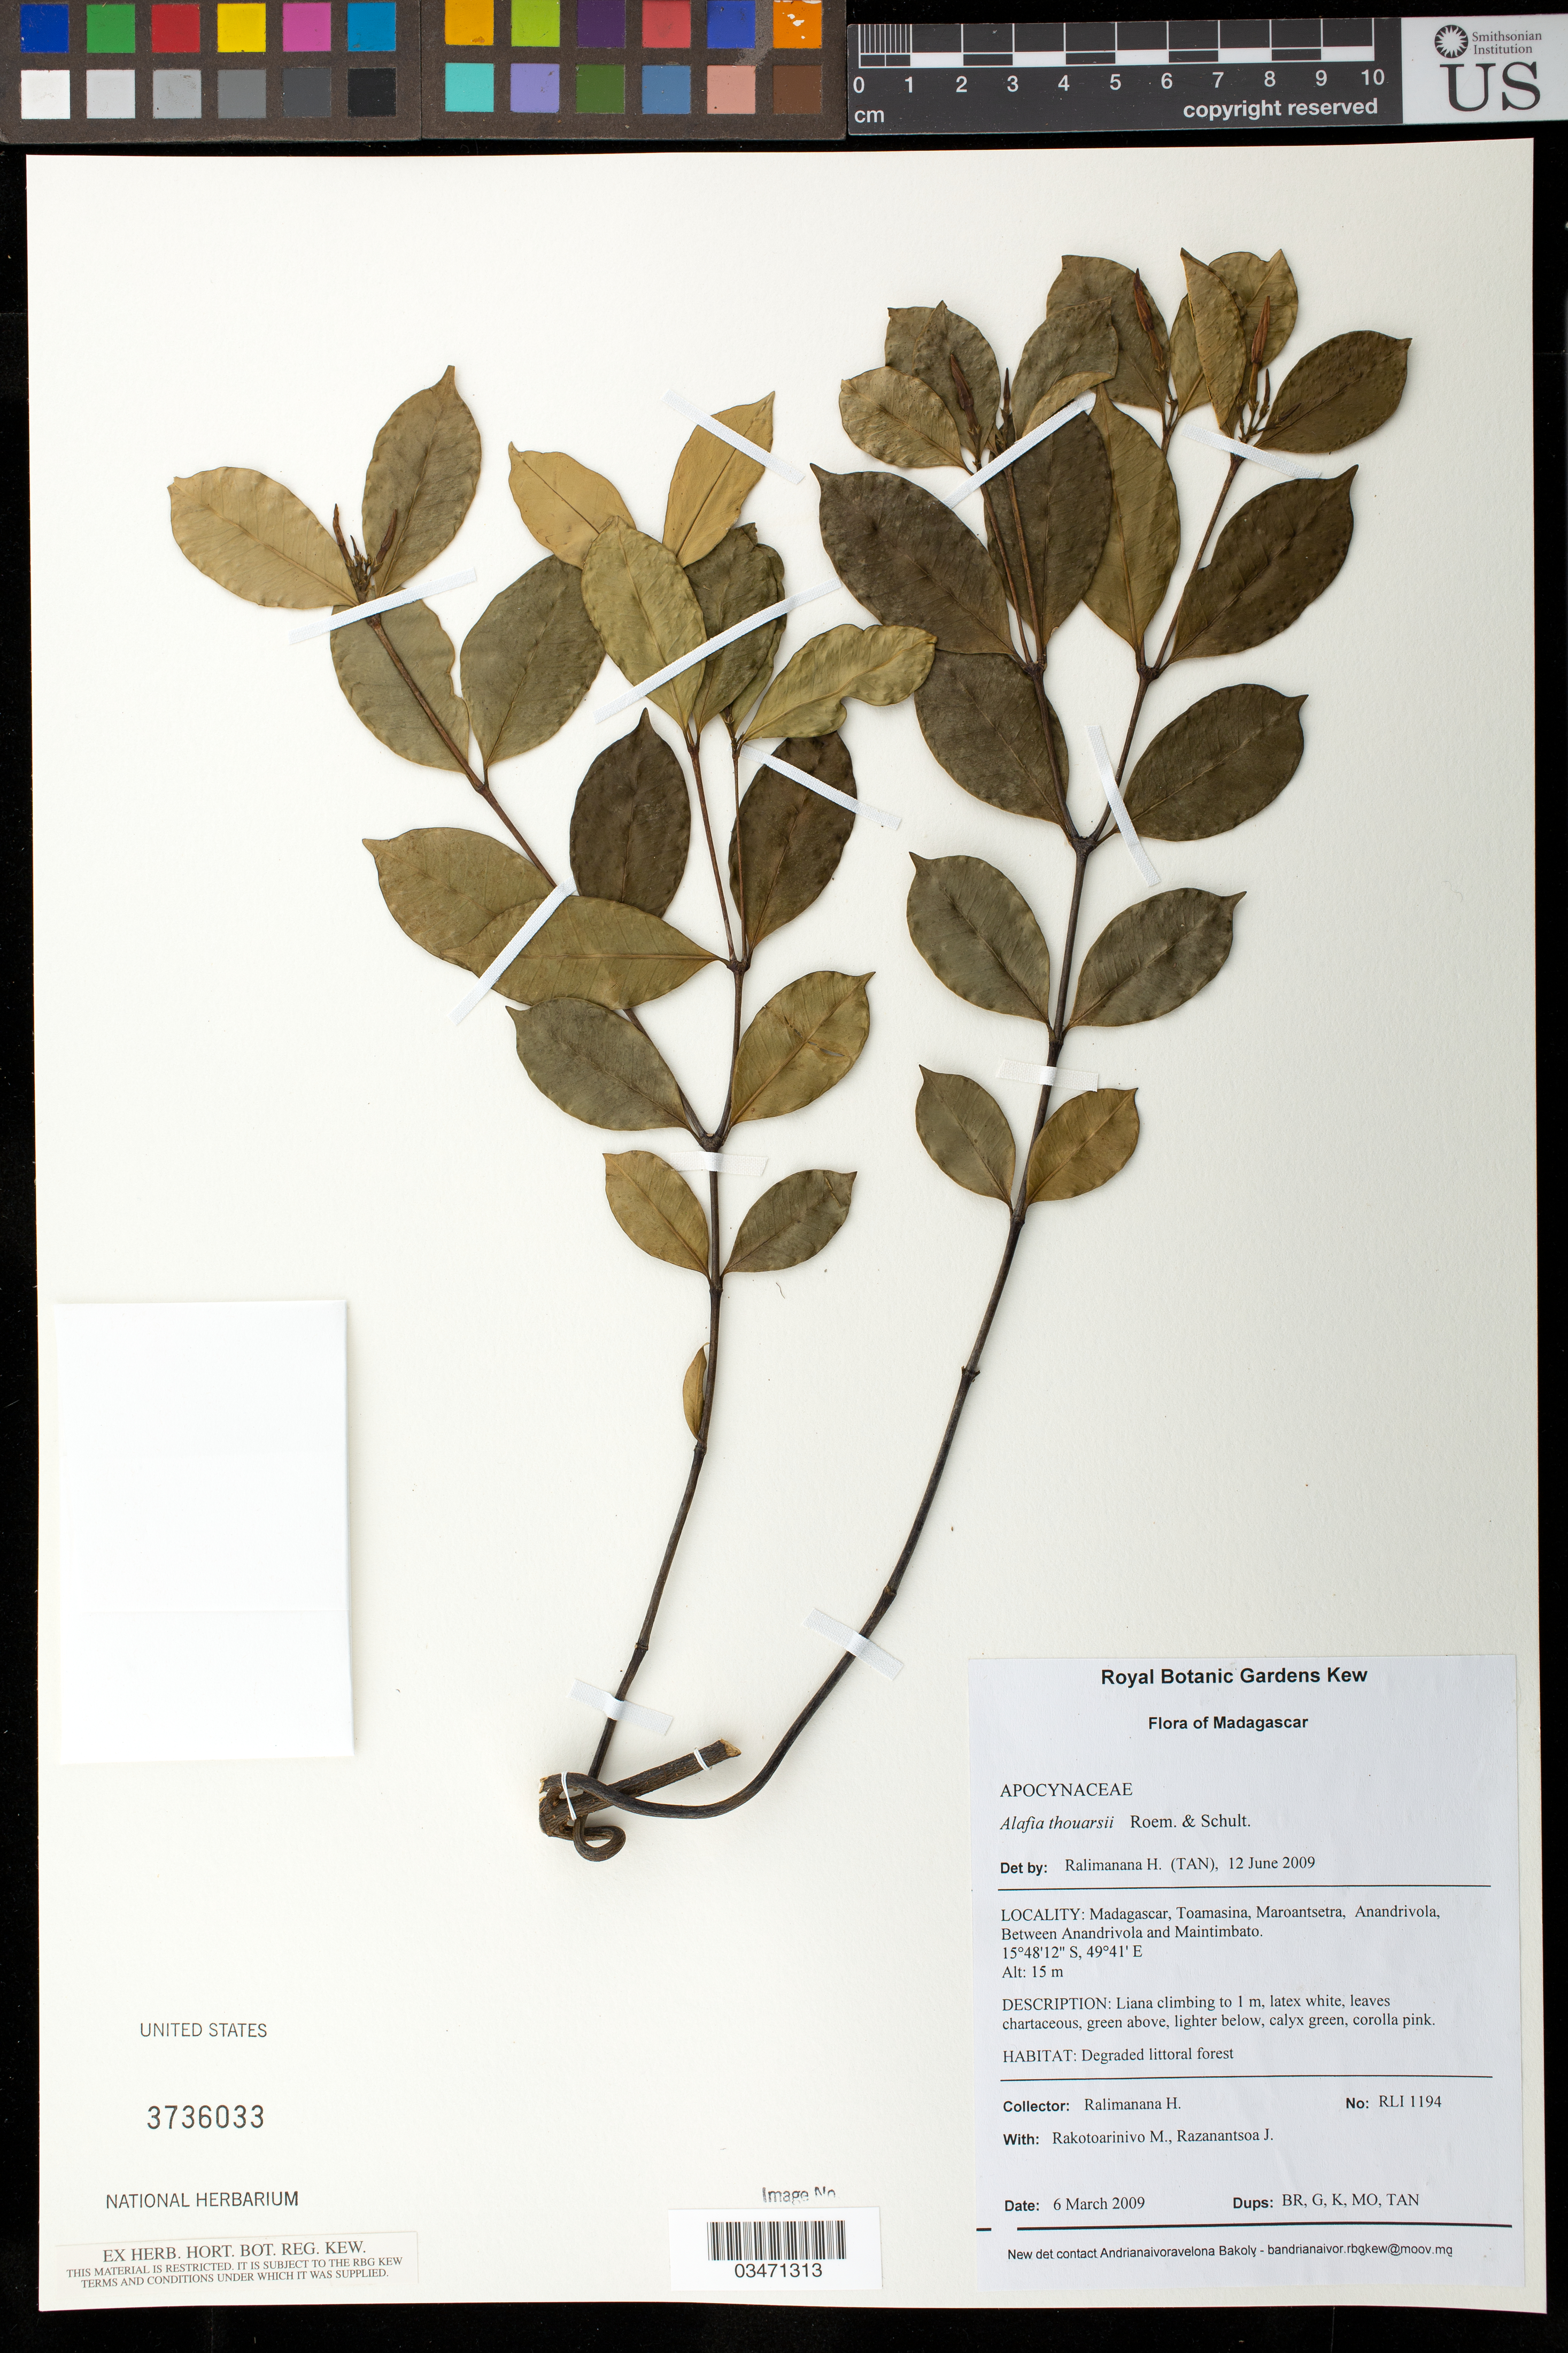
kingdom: Plantae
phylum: Tracheophyta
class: Magnoliopsida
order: Gentianales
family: Apocynaceae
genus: Alafia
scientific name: Alafia thouarsii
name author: Roem. & Schult.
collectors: H. Ralimanana, M. Rakotoarinivo & J. Razanantsoa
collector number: RLI 1194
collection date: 2009-03-06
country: Madagascar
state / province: Analanjirofo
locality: Maroantsetra. Anandrivola, between Anandrivola and Maintimbato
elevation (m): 15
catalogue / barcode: US 3736033